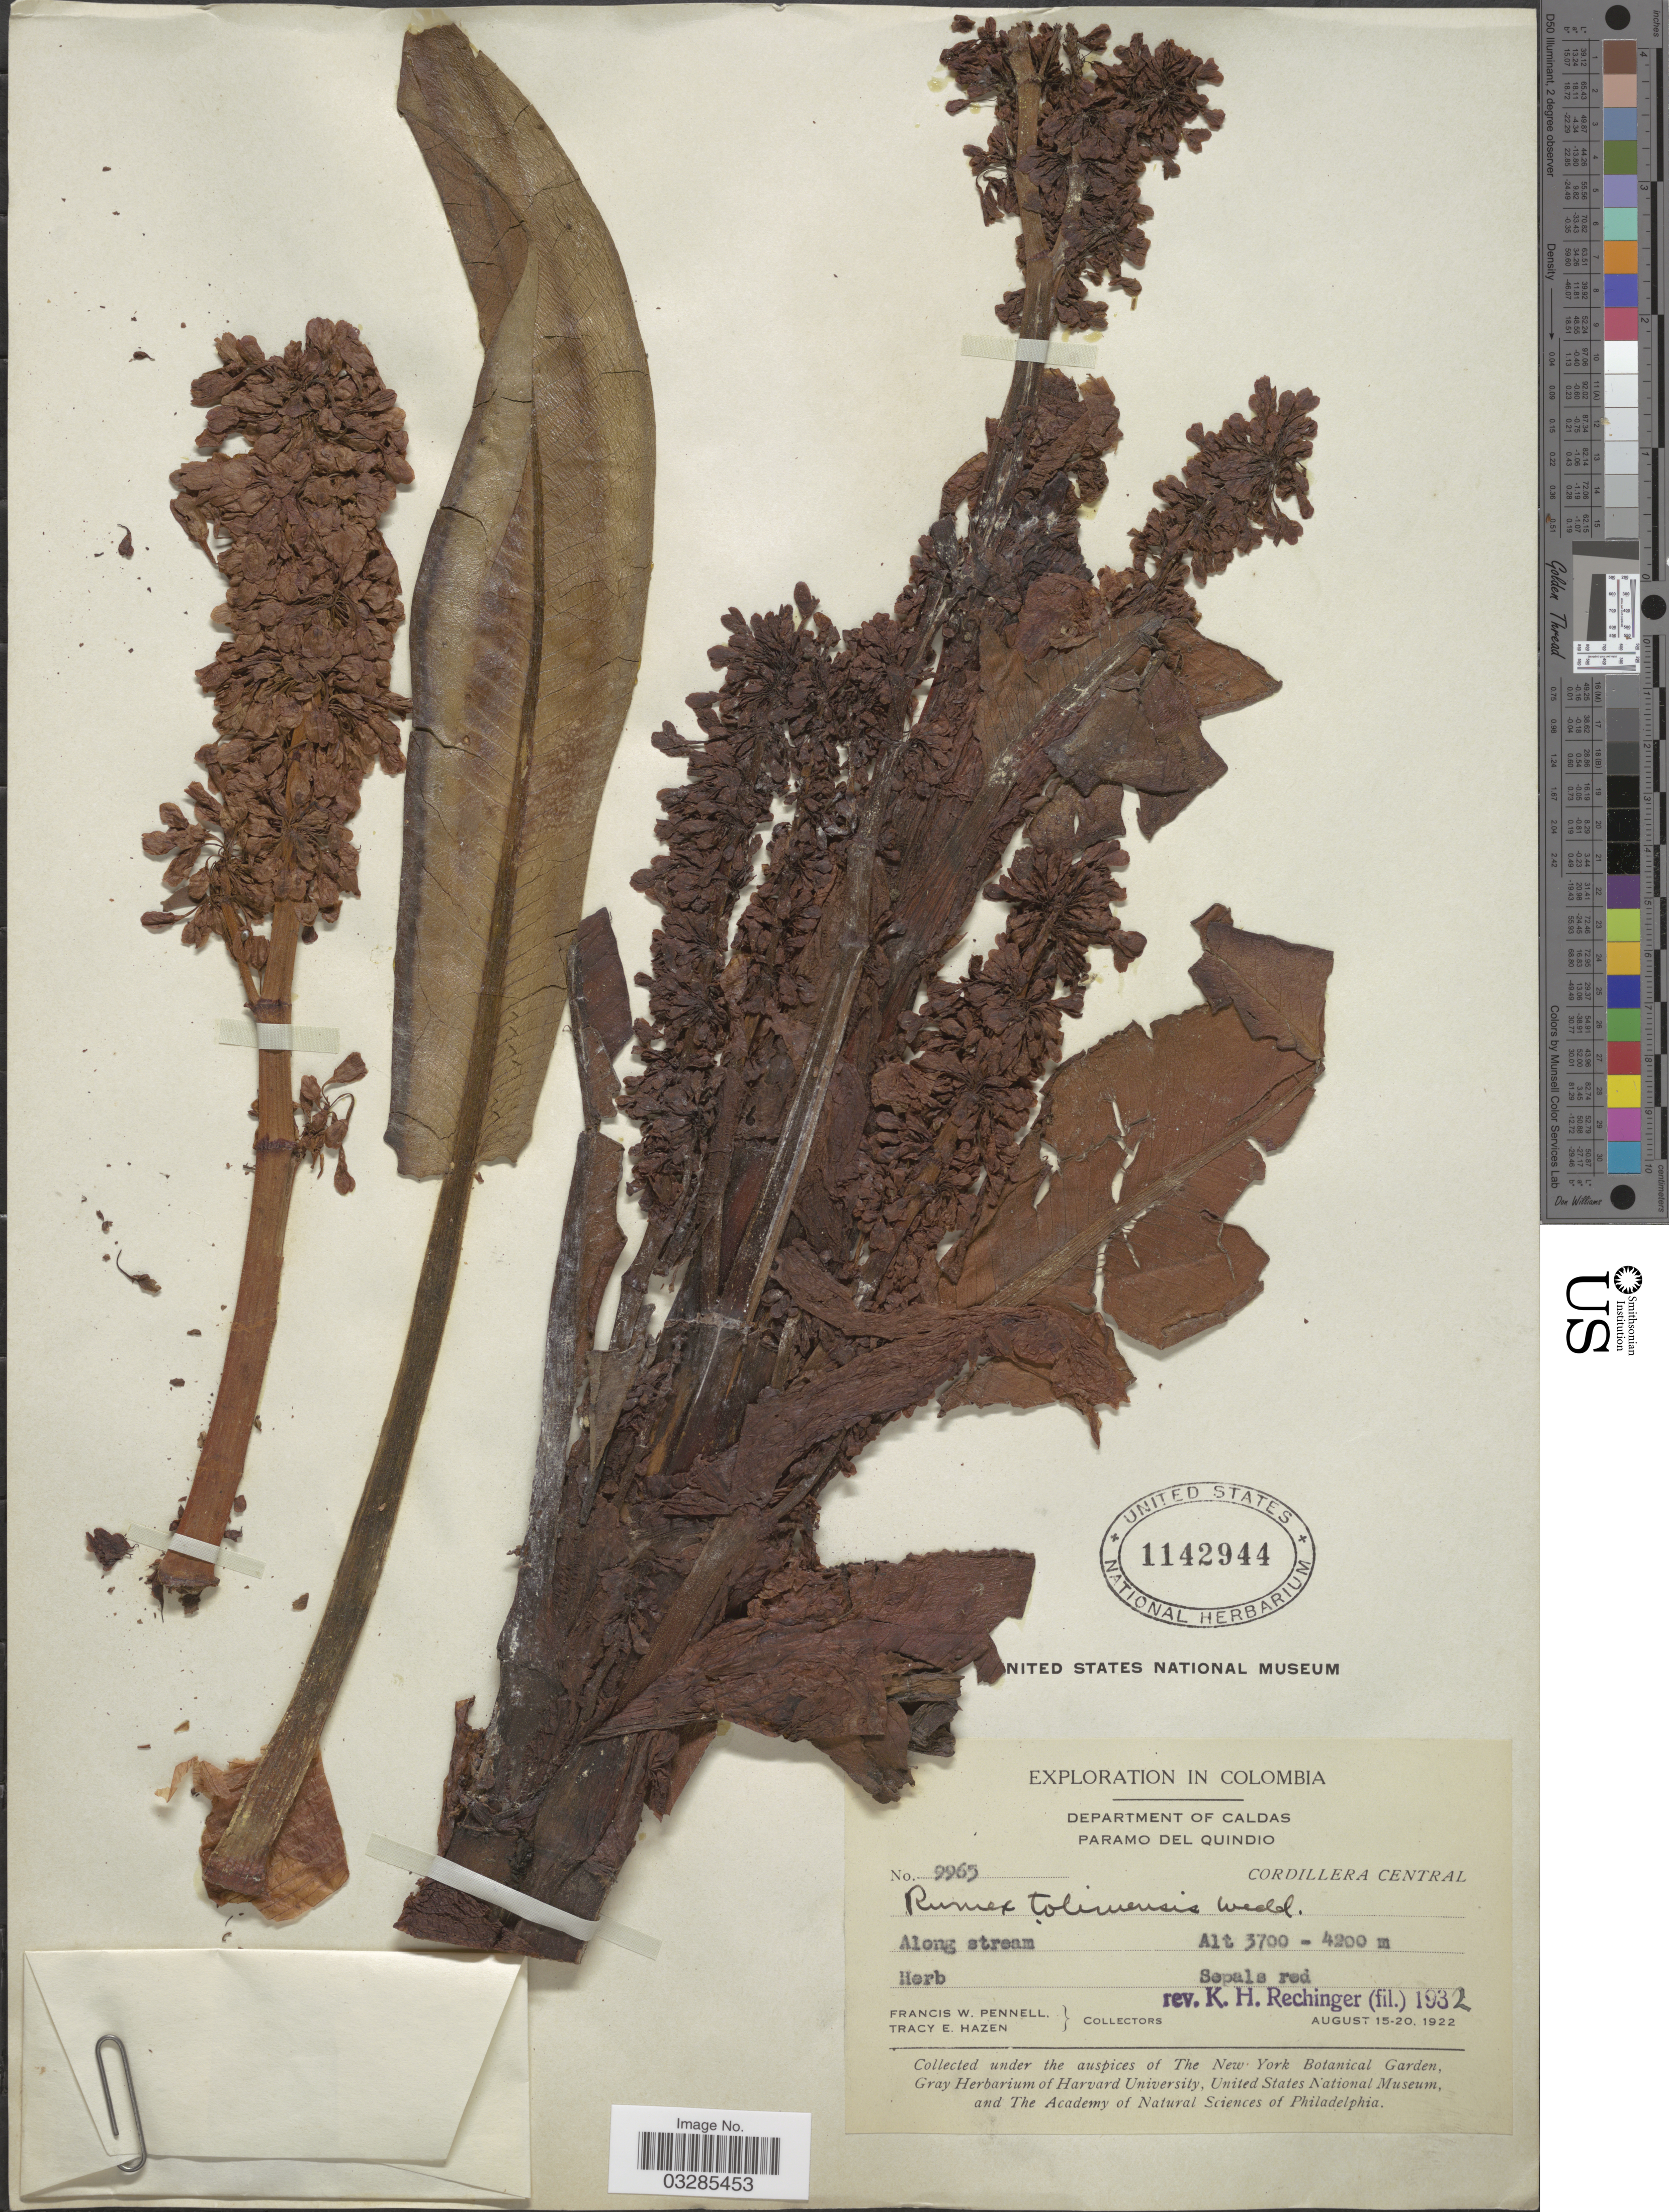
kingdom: Plantae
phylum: Tracheophyta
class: Magnoliopsida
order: Caryophyllales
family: Polygonaceae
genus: Rumex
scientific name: Rumex tolimensis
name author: Wedd.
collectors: F. W. Pennell & T. E. Hazen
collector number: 9965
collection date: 1922-08-15/1922-08-20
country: Colombia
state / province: Caldas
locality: Department of Caldas. Paramo del Quindo. Cordillera Central.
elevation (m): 3700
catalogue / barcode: US 1142944